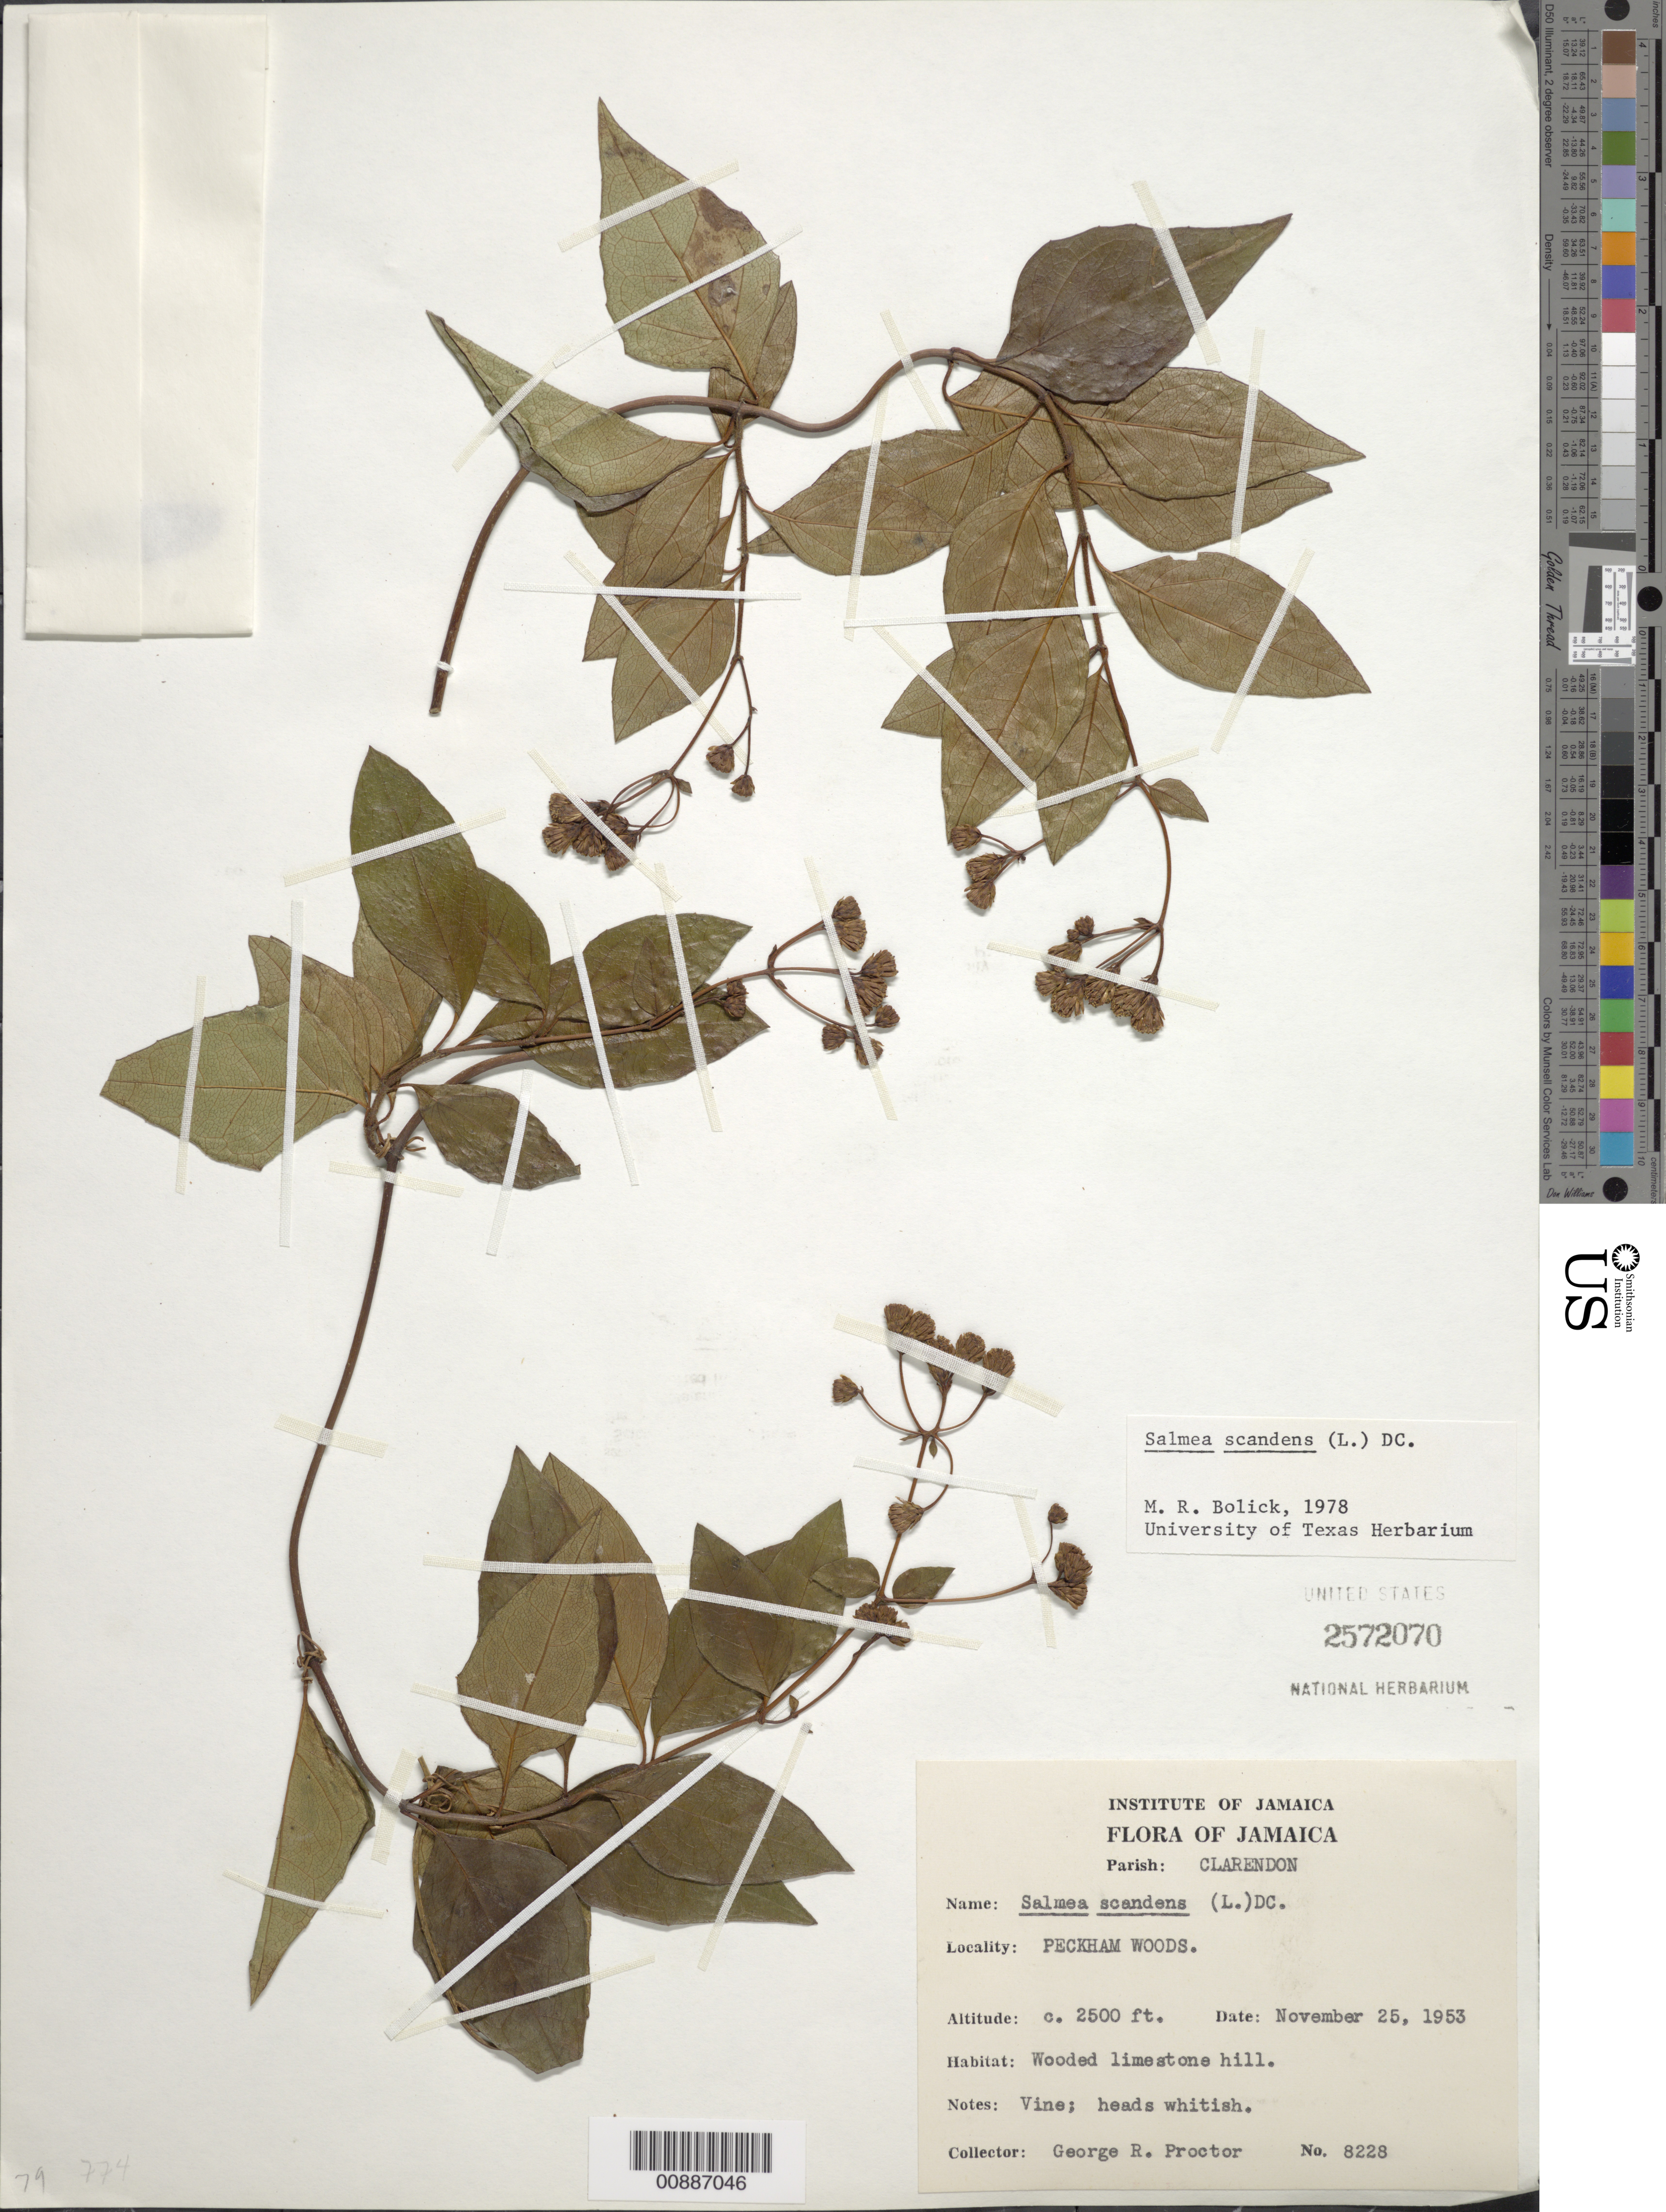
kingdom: Plantae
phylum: Tracheophyta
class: Magnoliopsida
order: Asterales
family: Asteraceae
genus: Salmea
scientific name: Salmea scandens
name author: (L.) DC.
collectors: G. R. Proctor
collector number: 8228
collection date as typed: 25 Nov 1953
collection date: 1953-11-25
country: Jamaica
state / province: Clarendon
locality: Peckham Woods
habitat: Wooded limestone hill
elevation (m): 762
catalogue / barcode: US 2572070